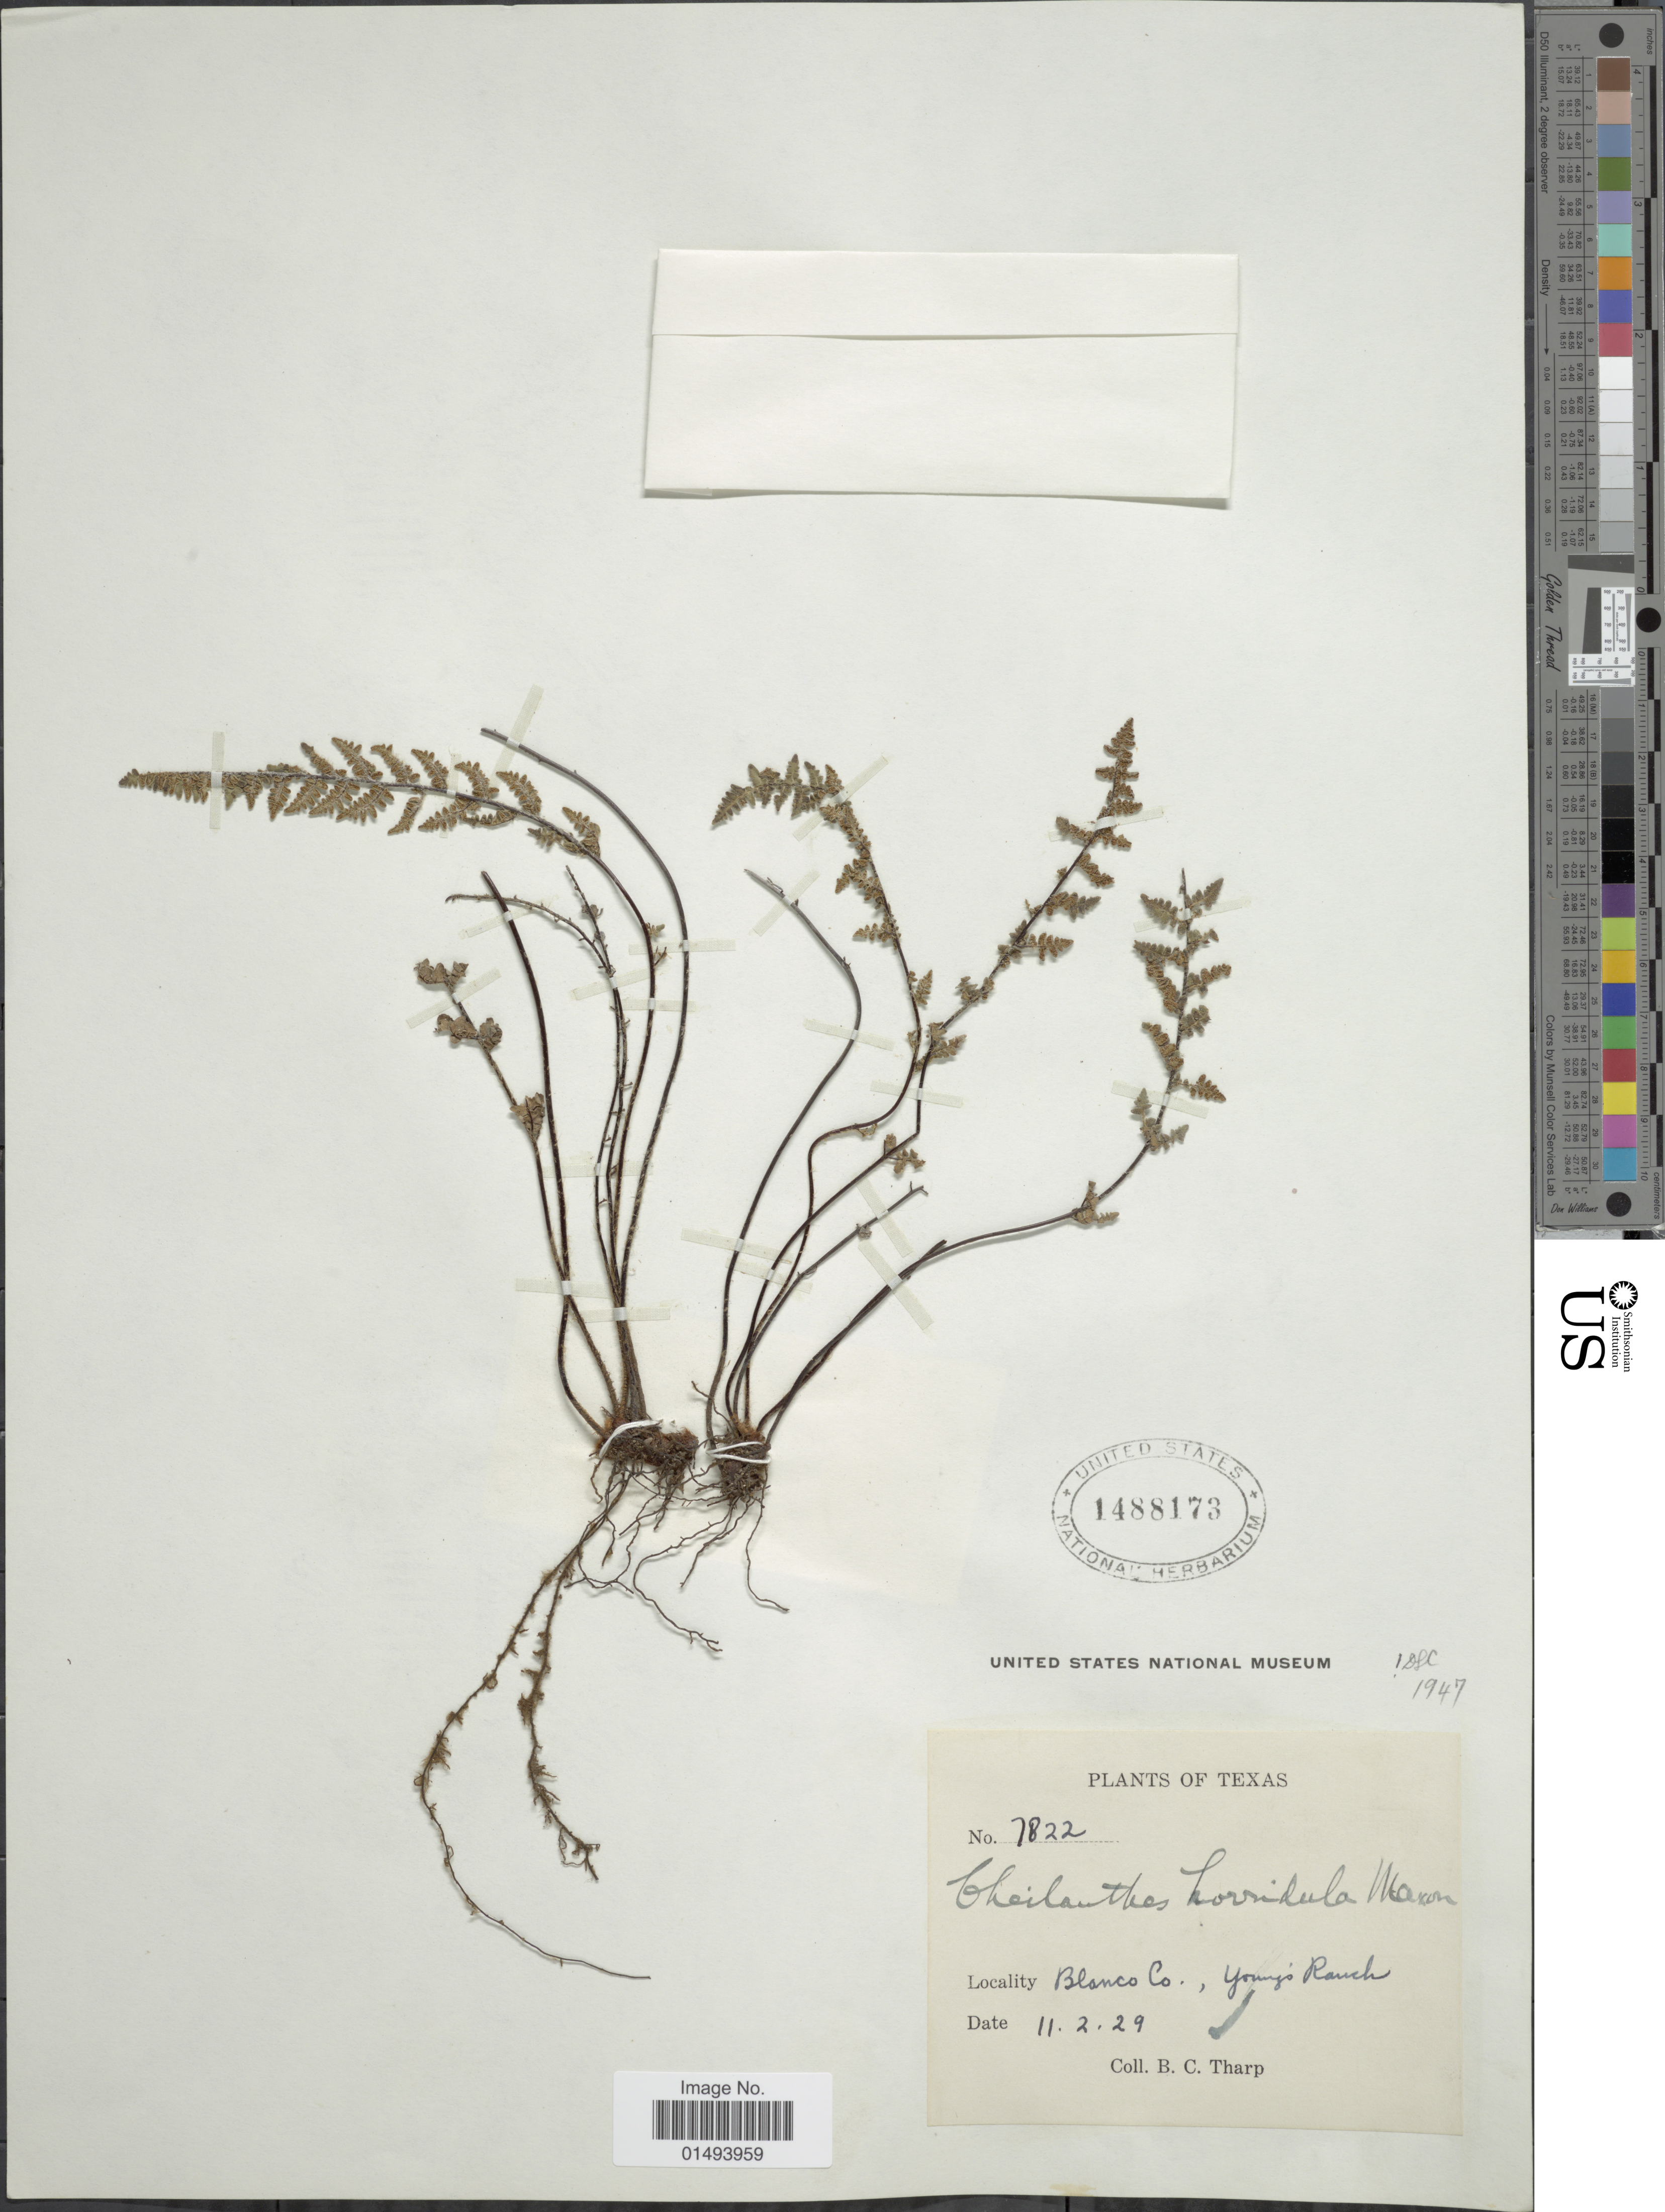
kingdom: Plantae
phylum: Tracheophyta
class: Polypodiopsida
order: Polypodiales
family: Pteridaceae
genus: Myriopteris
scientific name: Myriopteris scabra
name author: (C. Chr.) Grusz & Windham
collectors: B. C. Tharp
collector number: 7822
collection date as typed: Transcribed d/m/y: 2/11/29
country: United States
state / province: Texas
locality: PLants of Texas, Blanco Co., Young's Ranch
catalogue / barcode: US 1488173